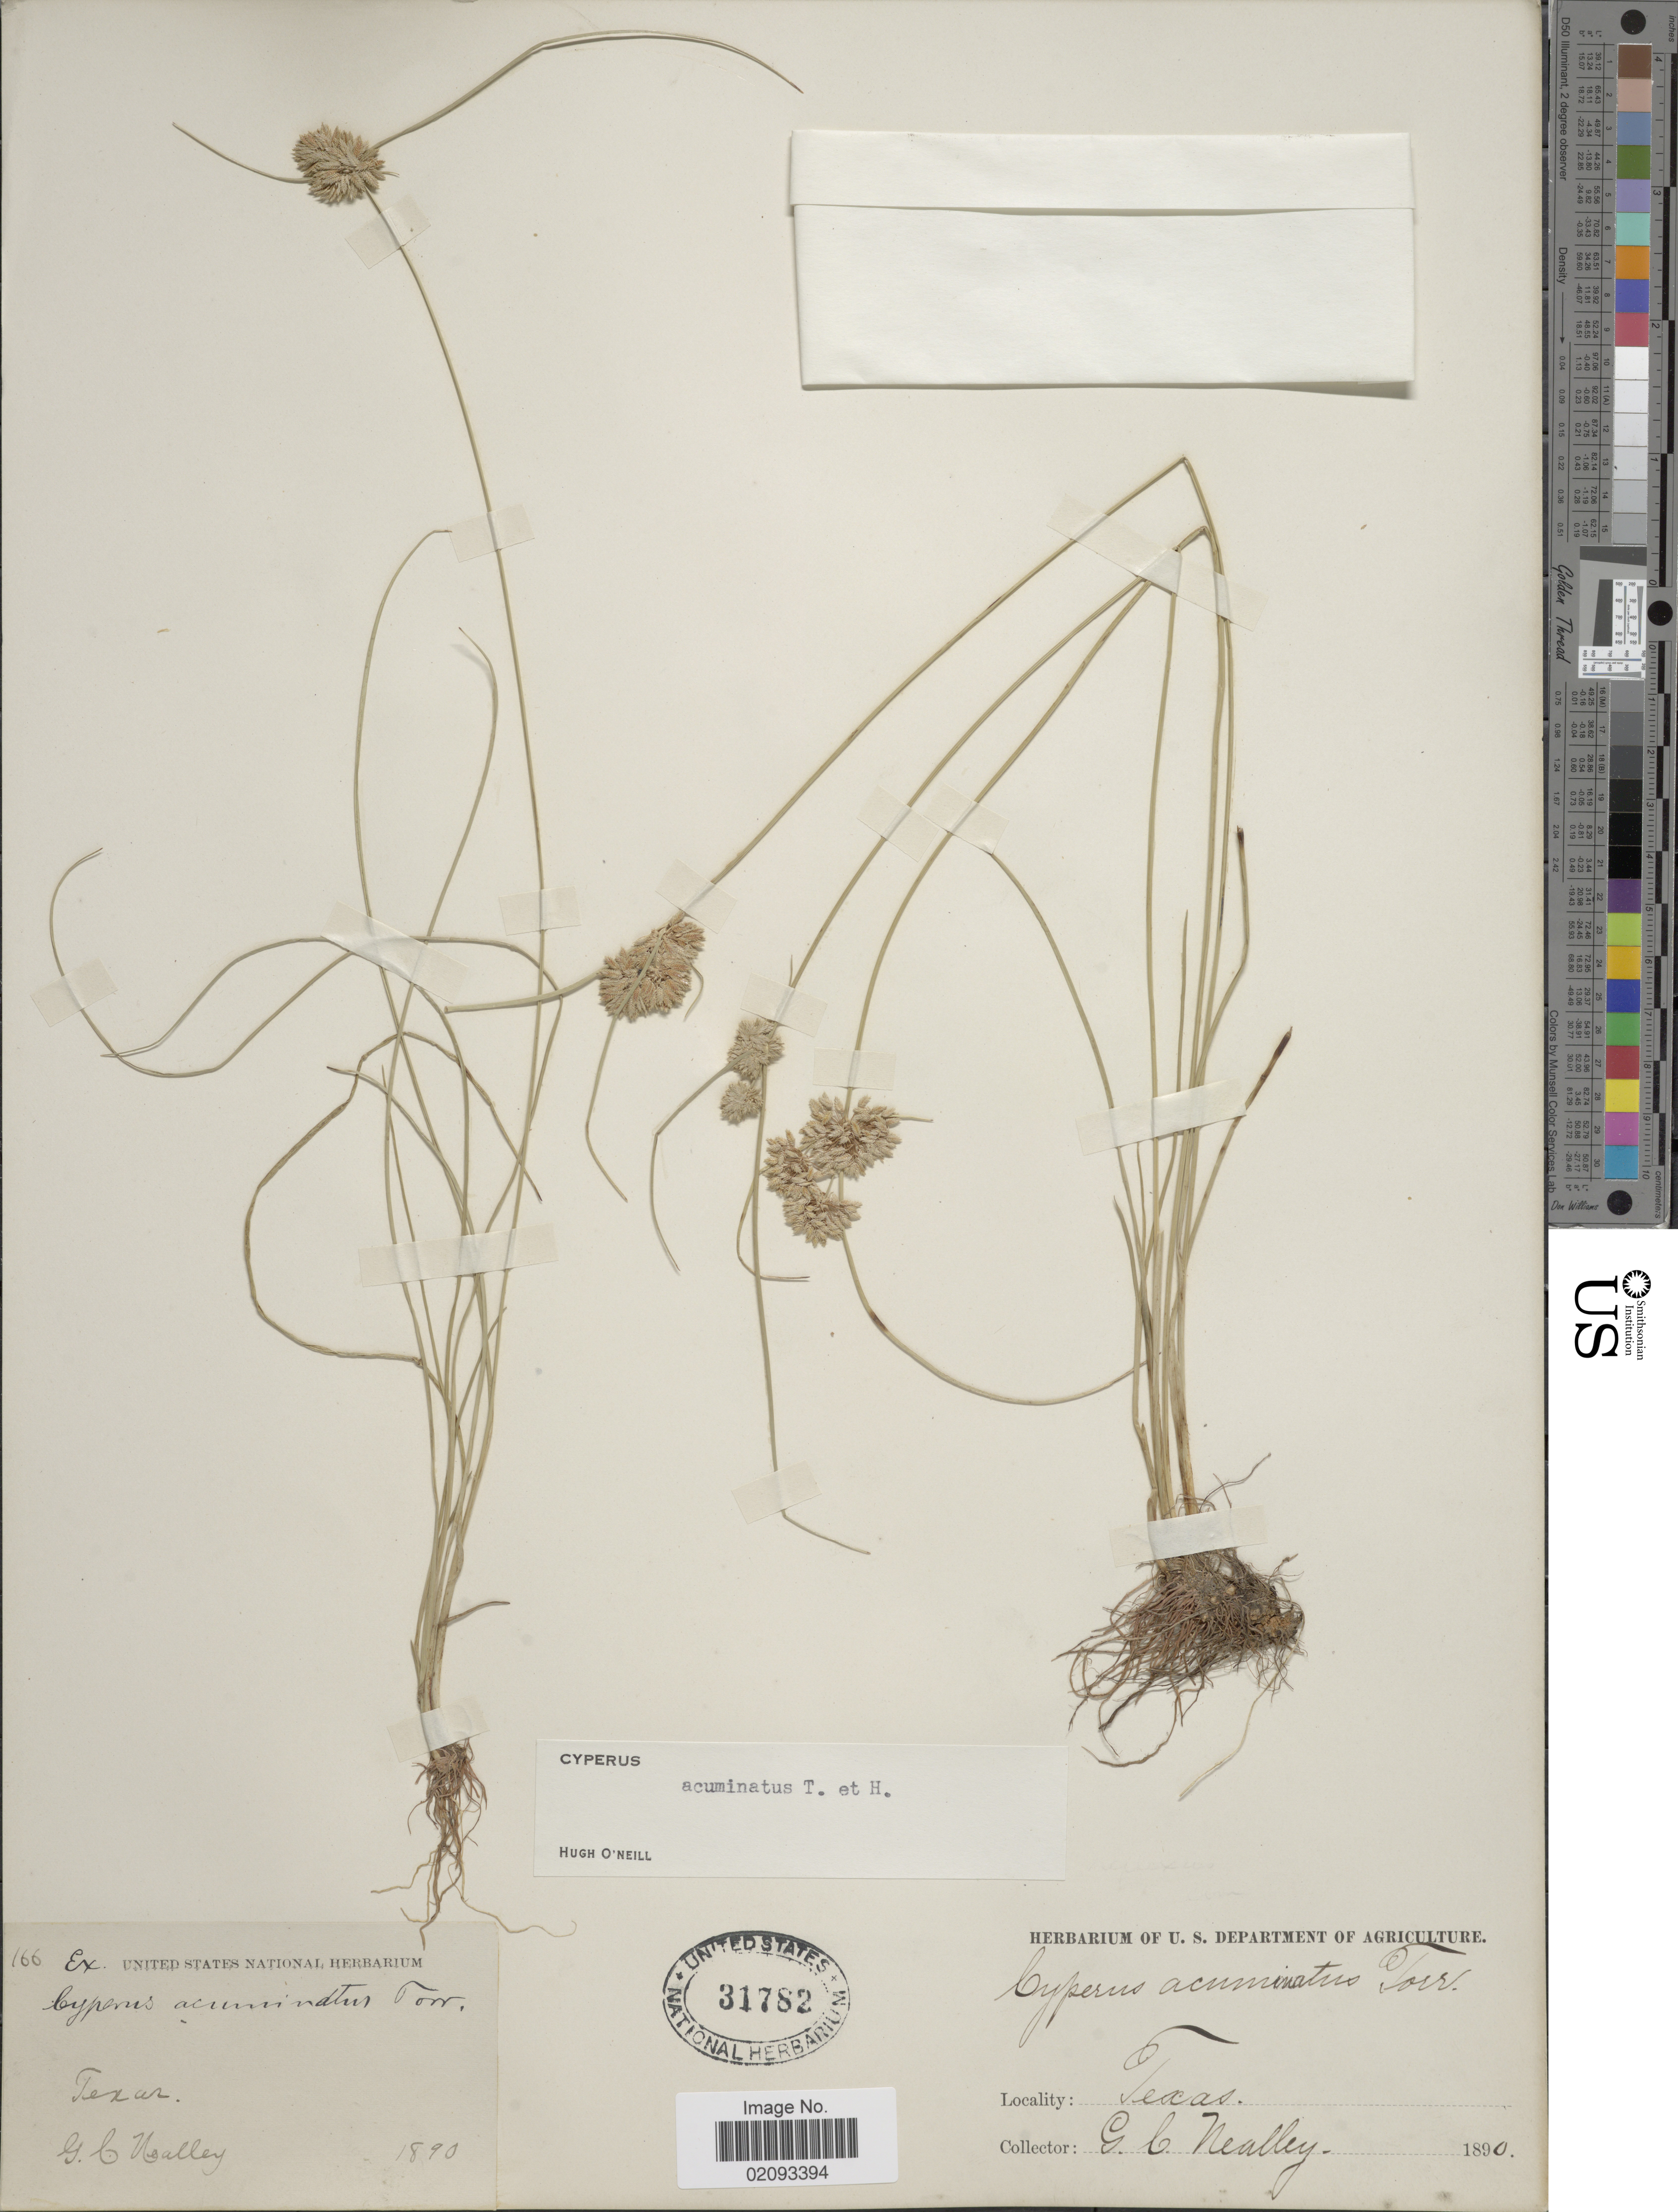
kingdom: Plantae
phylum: Tracheophyta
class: Liliopsida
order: Poales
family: Cyperaceae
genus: Cyperus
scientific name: Cyperus acuminatus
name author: Torr. & Hook.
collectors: G. C. Nealley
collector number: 166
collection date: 1890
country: United States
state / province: Texas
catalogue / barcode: US 31782